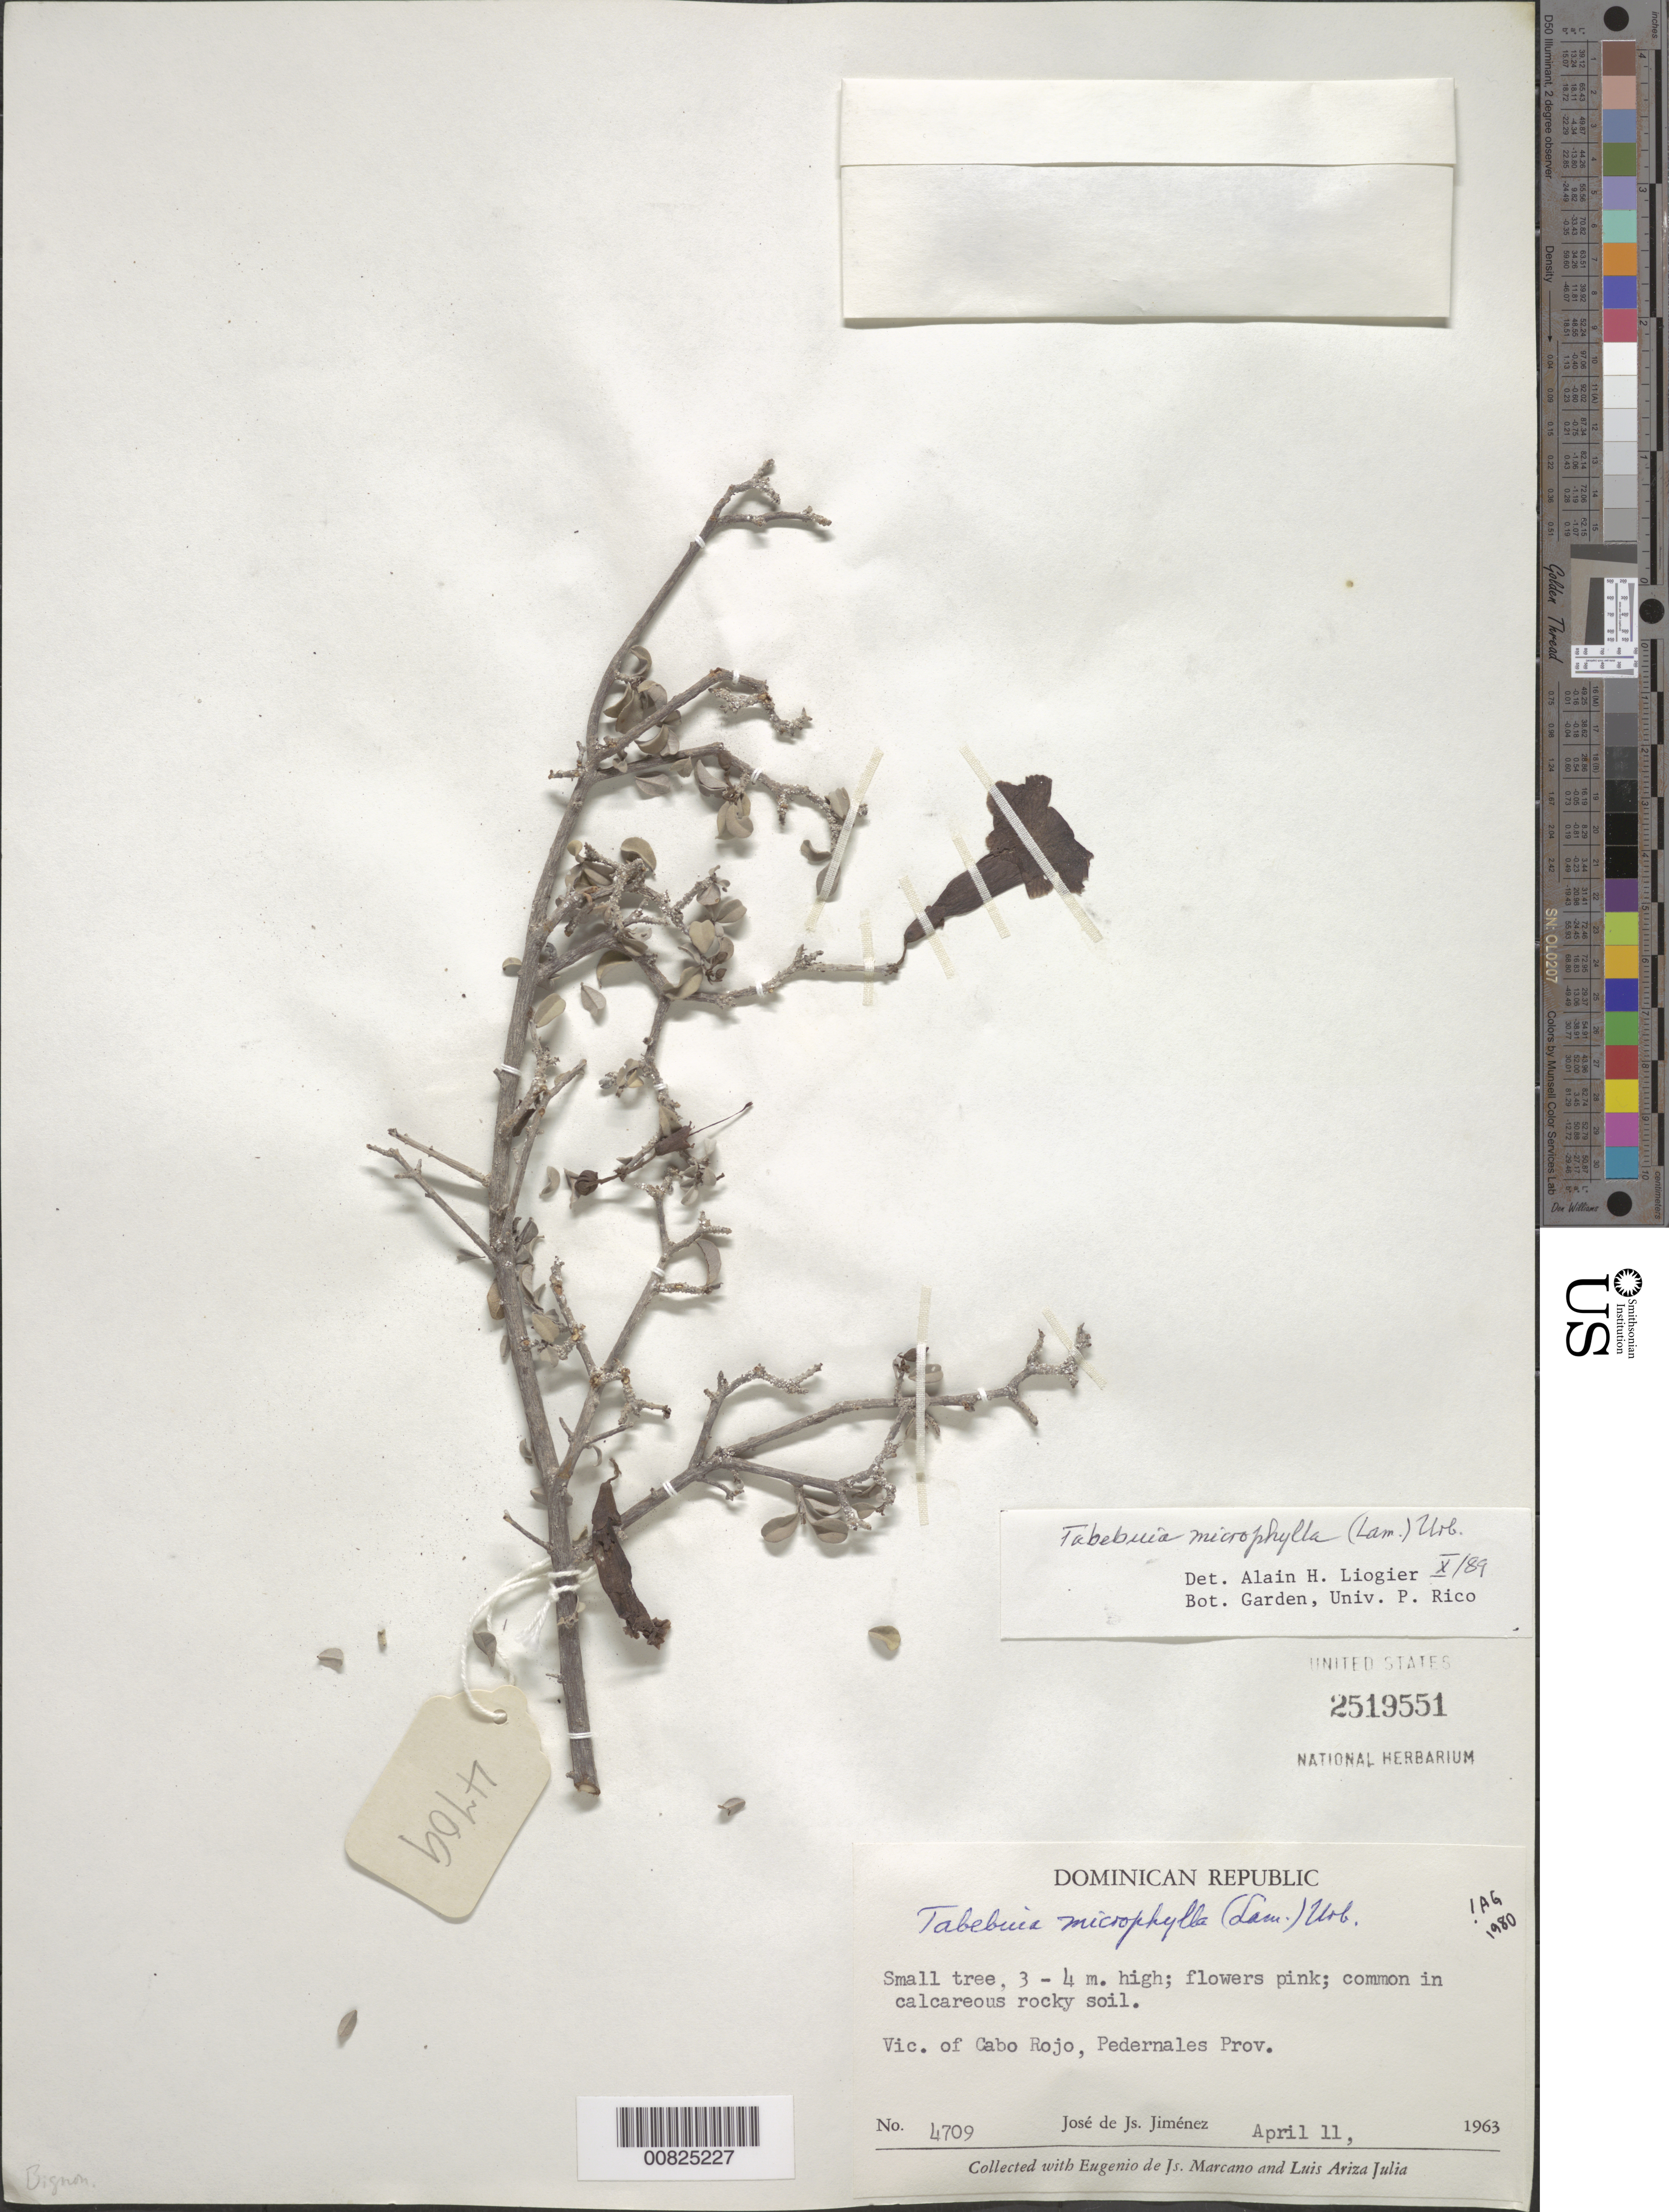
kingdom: Plantae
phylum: Tracheophyta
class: Magnoliopsida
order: Lamiales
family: Bignoniaceae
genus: Tabebuia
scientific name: Tabebuia microphylla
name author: (Lam.) Urb.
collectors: J. J. Jiménez Almonte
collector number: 4709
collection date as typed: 11 Apr 1963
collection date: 1963-04-11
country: Dominican Republic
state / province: Pedernales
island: Hispaniola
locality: Vicinity of Cabo Rojo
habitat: In calcareous rocky soil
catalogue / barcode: US 2519551